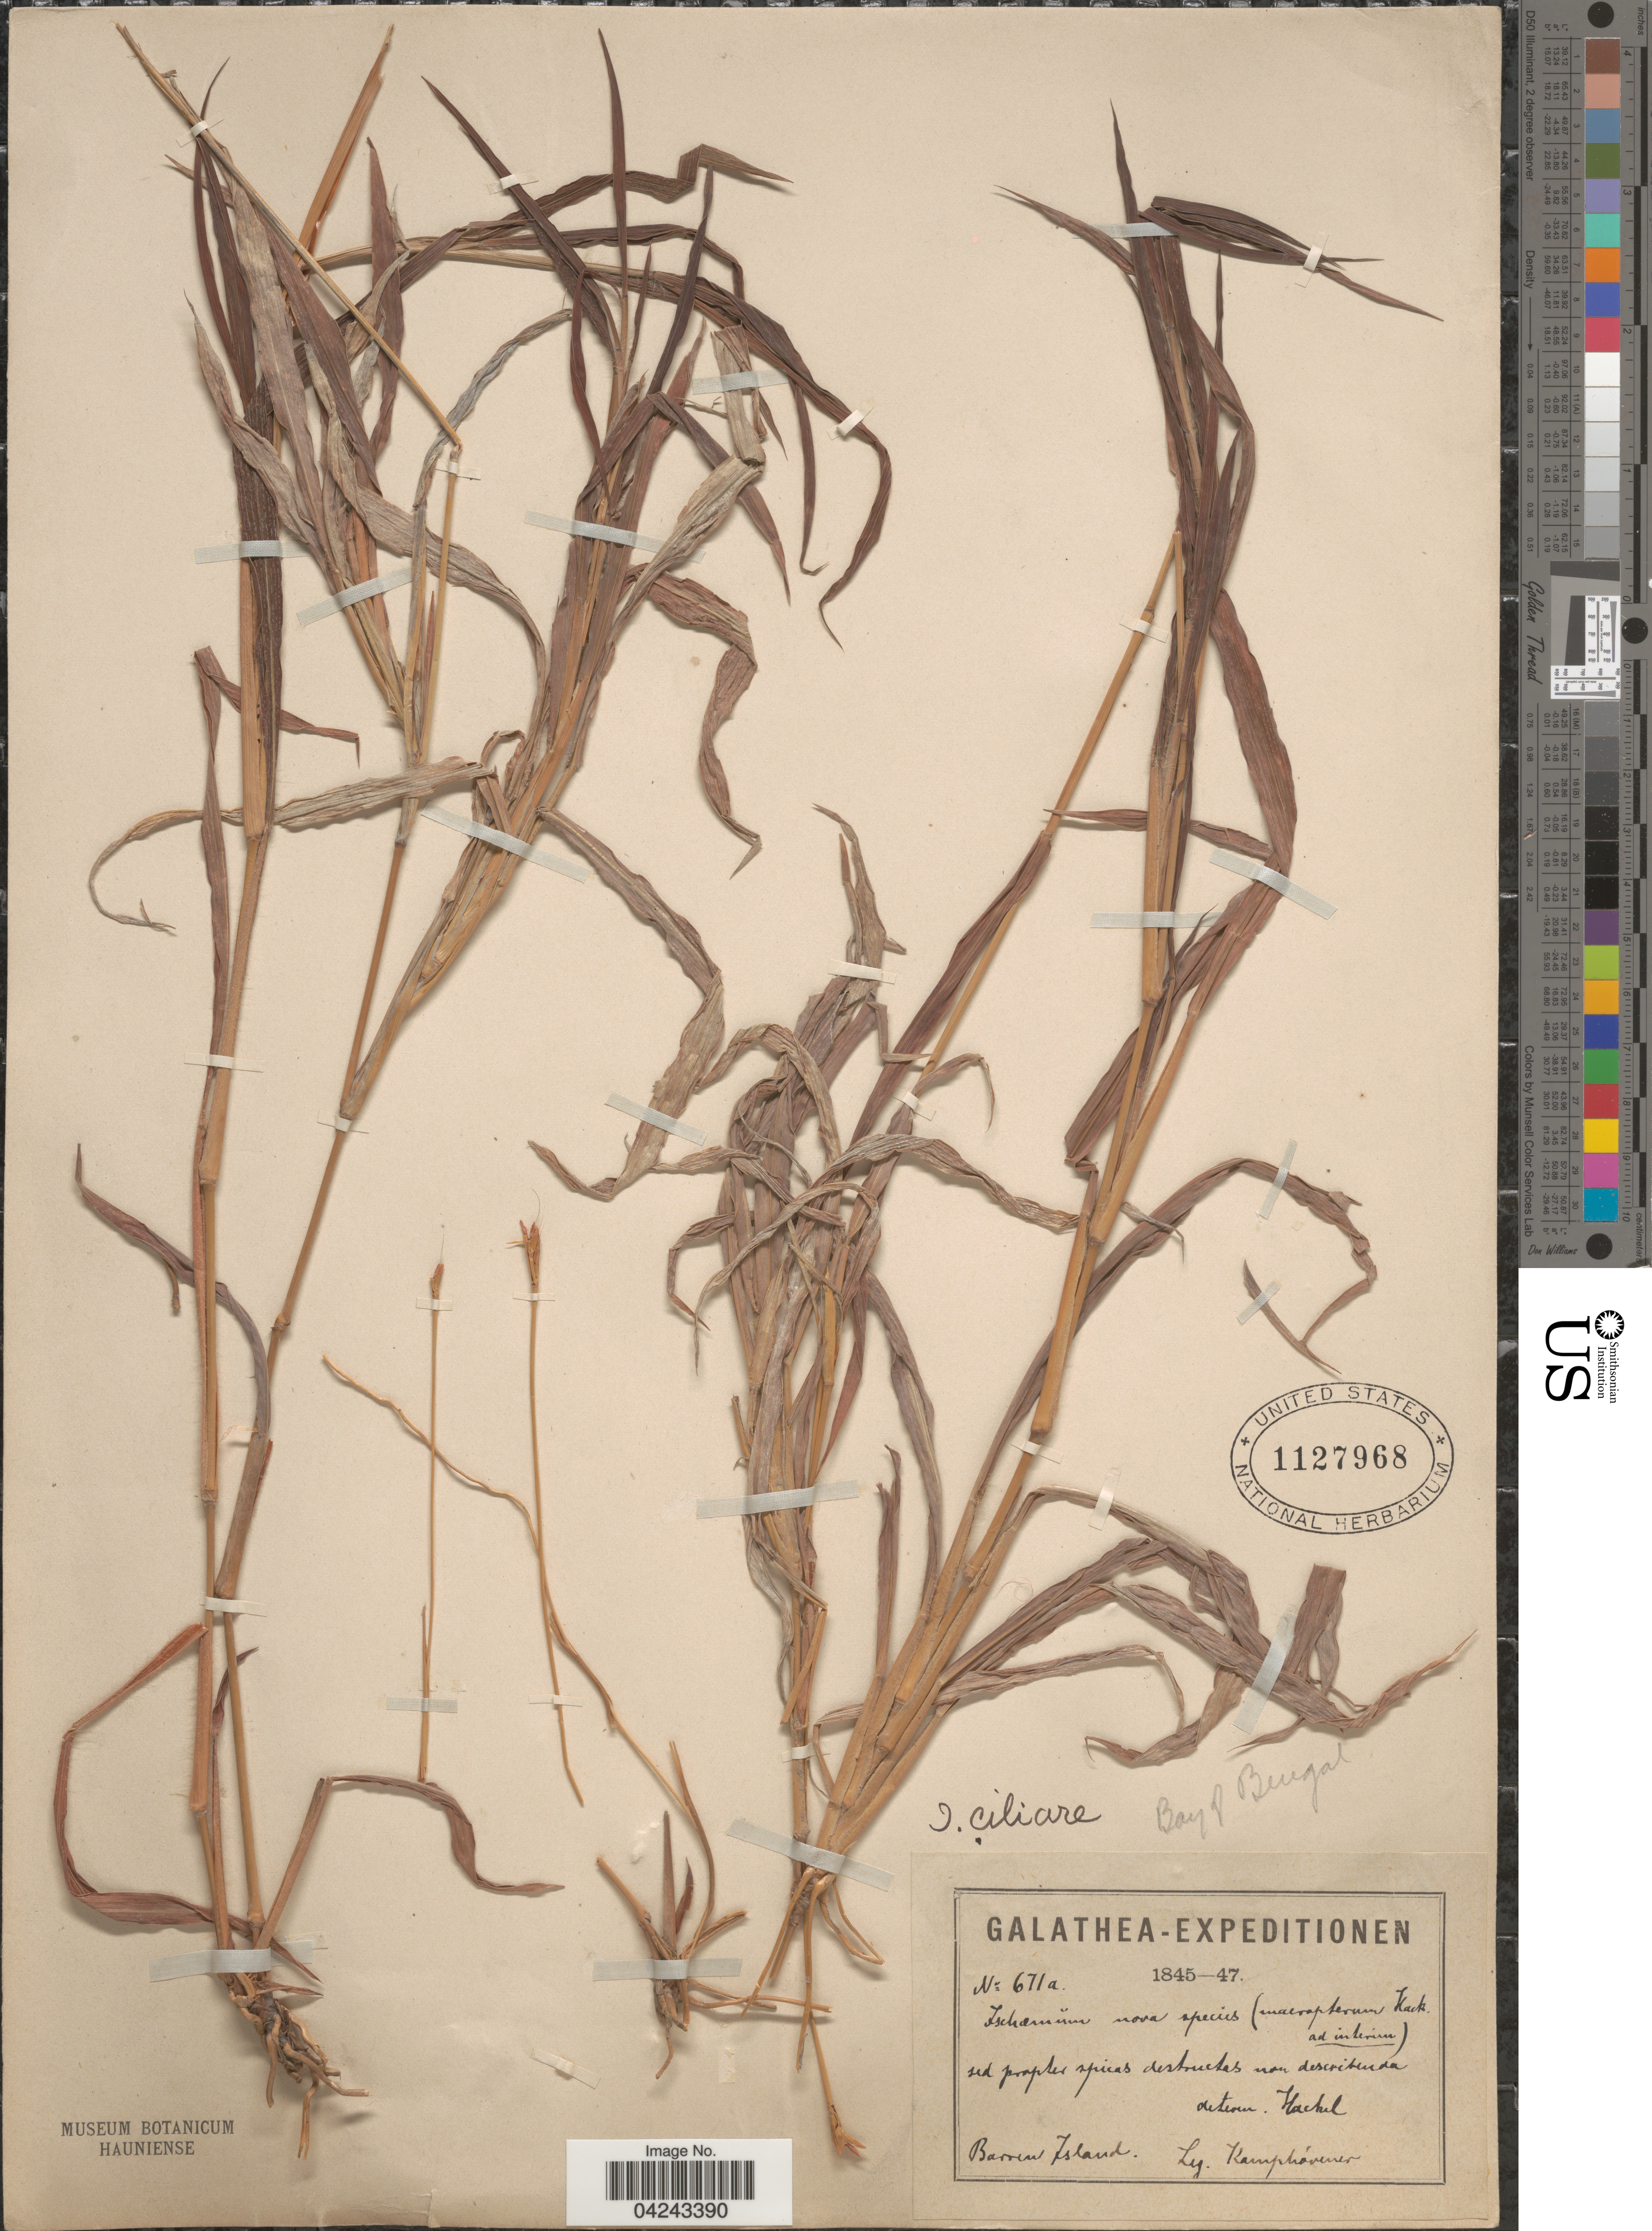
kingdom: Plantae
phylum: Tracheophyta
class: Liliopsida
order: Poales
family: Poaceae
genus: Ischaemum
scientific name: Ischaemum ciliare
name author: Retz.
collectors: B. Kamphövener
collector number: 671a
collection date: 1845/1847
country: India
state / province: Andaman and Nicobar Islands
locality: Galathea-Expeditionen 1845-47. Barren Island. Bay of Bengal.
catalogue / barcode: US 1127968